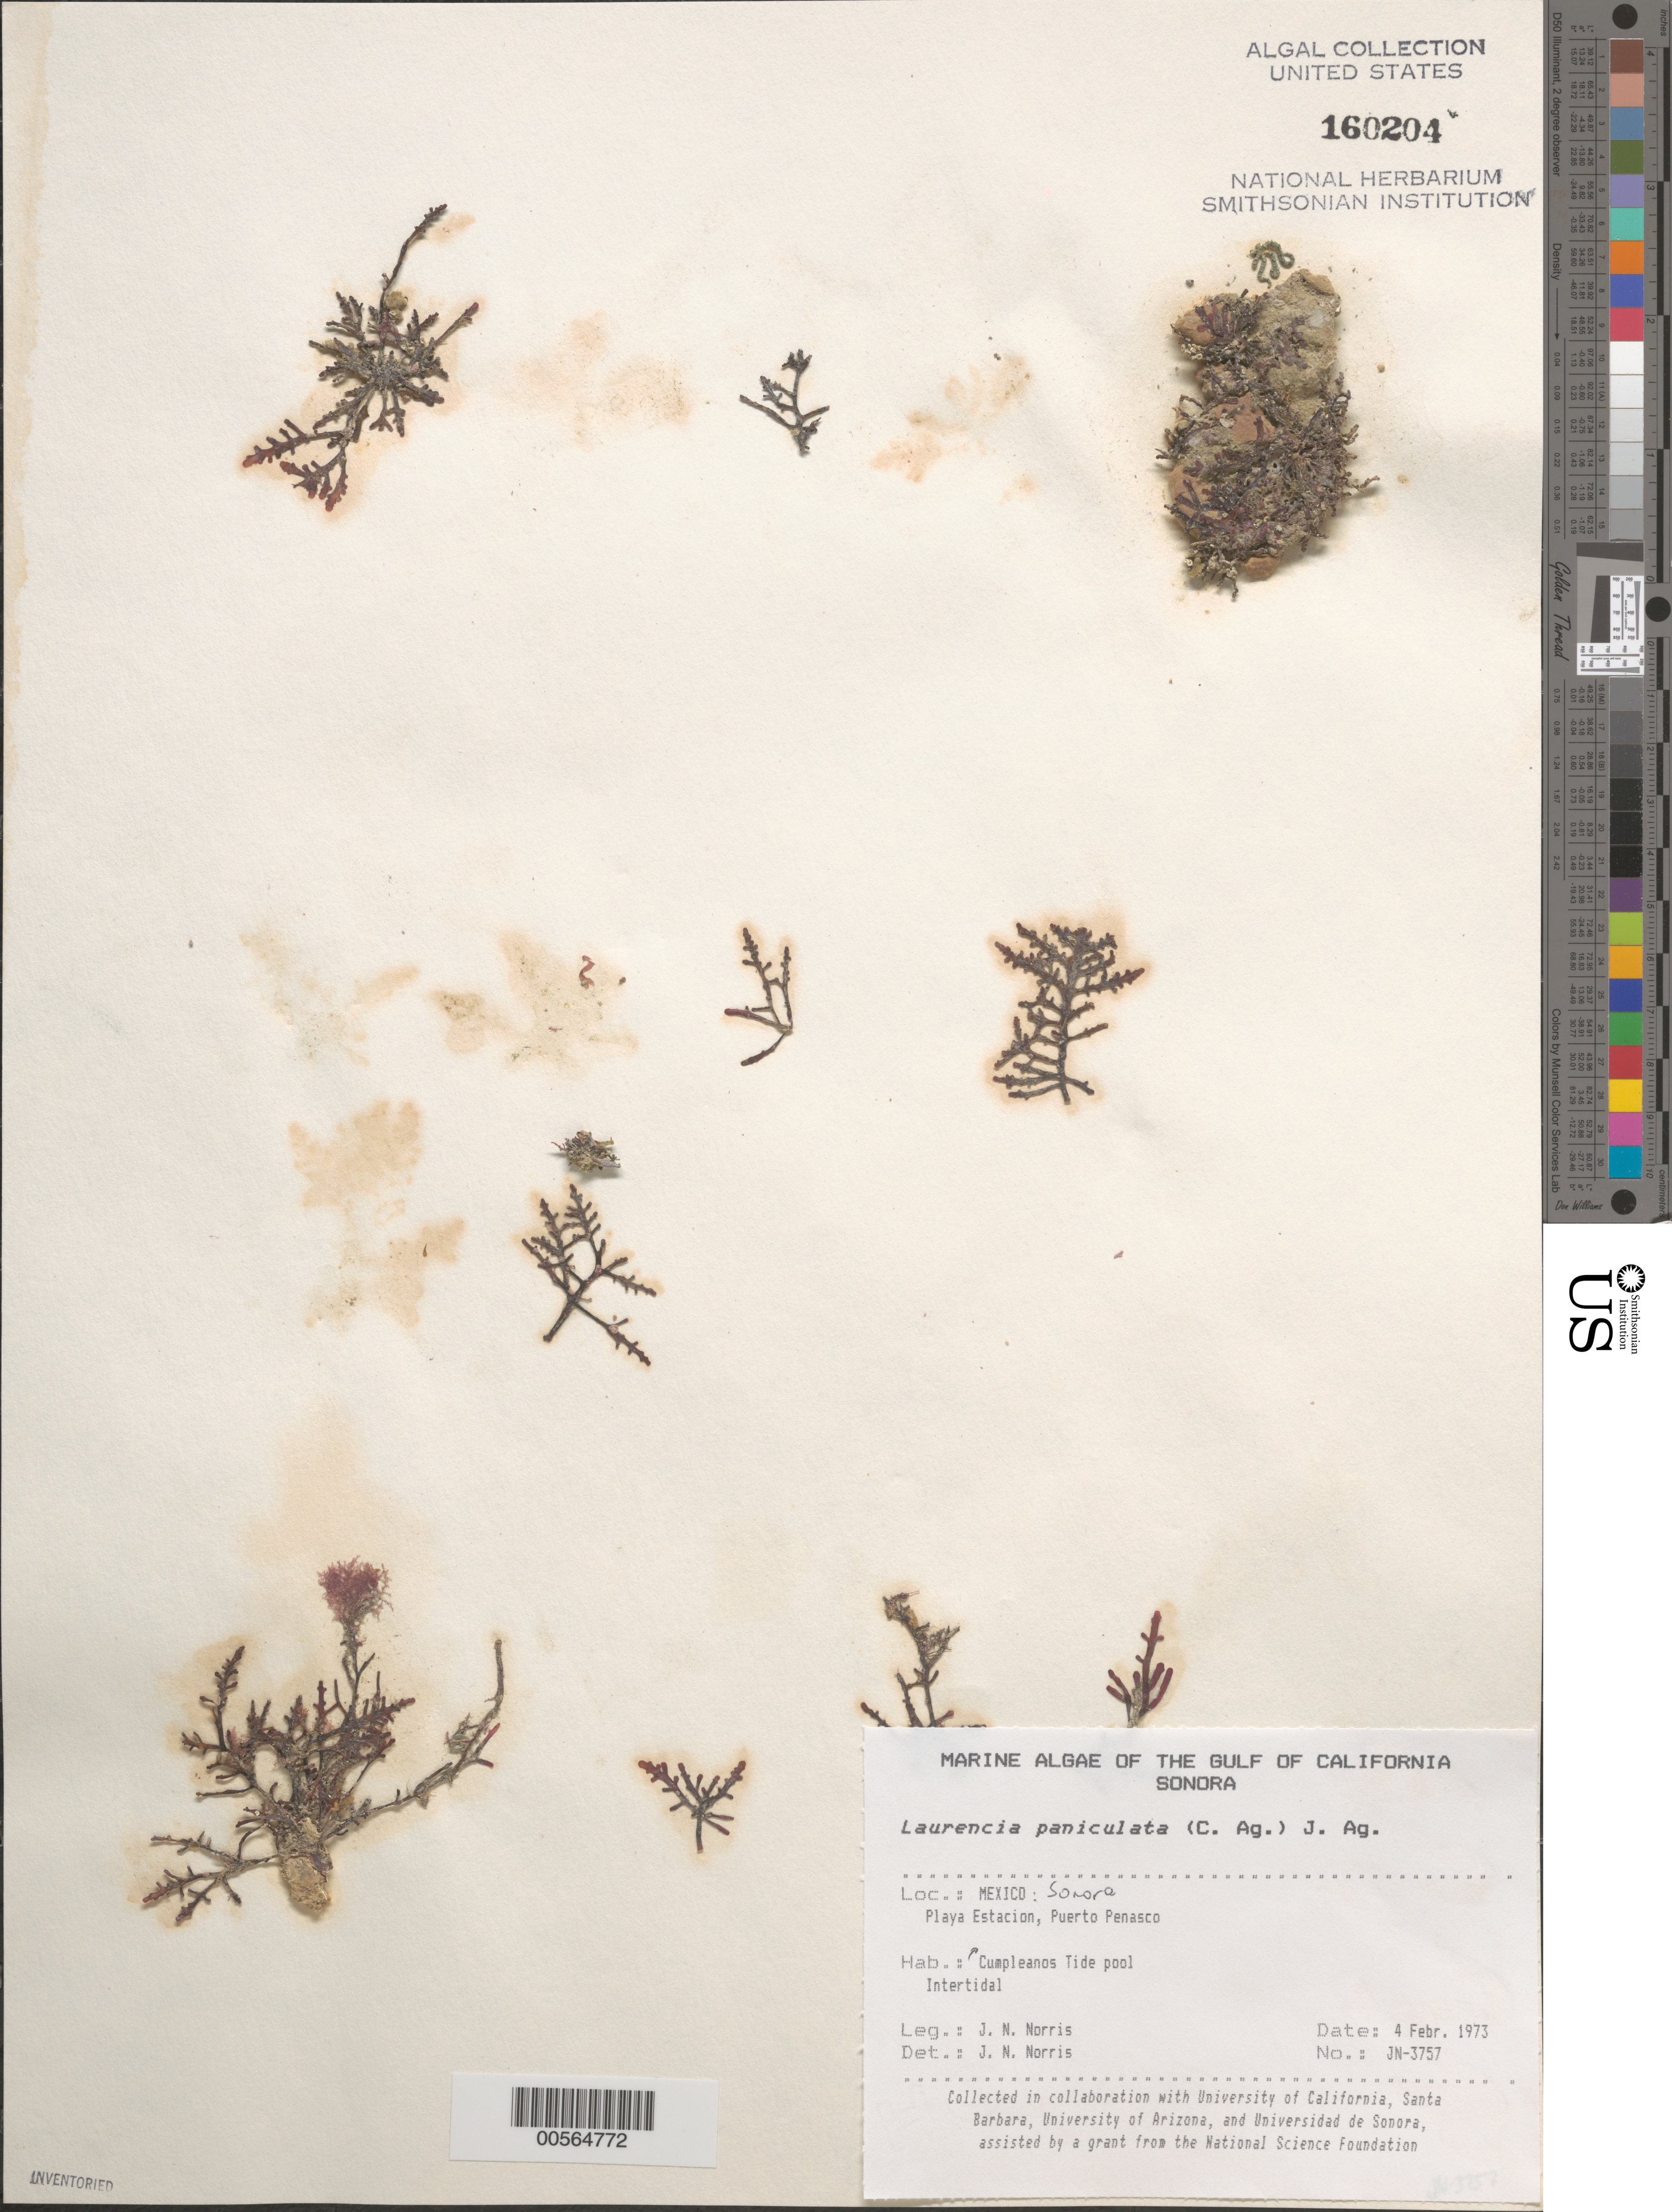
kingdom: Plantae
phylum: Rhodophyta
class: Florideophyceae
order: Ceramiales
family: Rhodomelaceae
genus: Palisada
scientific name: Palisada thuyoides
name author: (Kützing) Cassano et al.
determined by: Algae name updating Project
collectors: J. N. Norris & J. Kudenov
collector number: JN-3757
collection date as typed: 04 Feb 1973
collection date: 1973-02-04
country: Mexico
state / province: Sonora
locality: Playa Estacion, Puerto Penasco, Cumpleanos tide pool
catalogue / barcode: US 160204